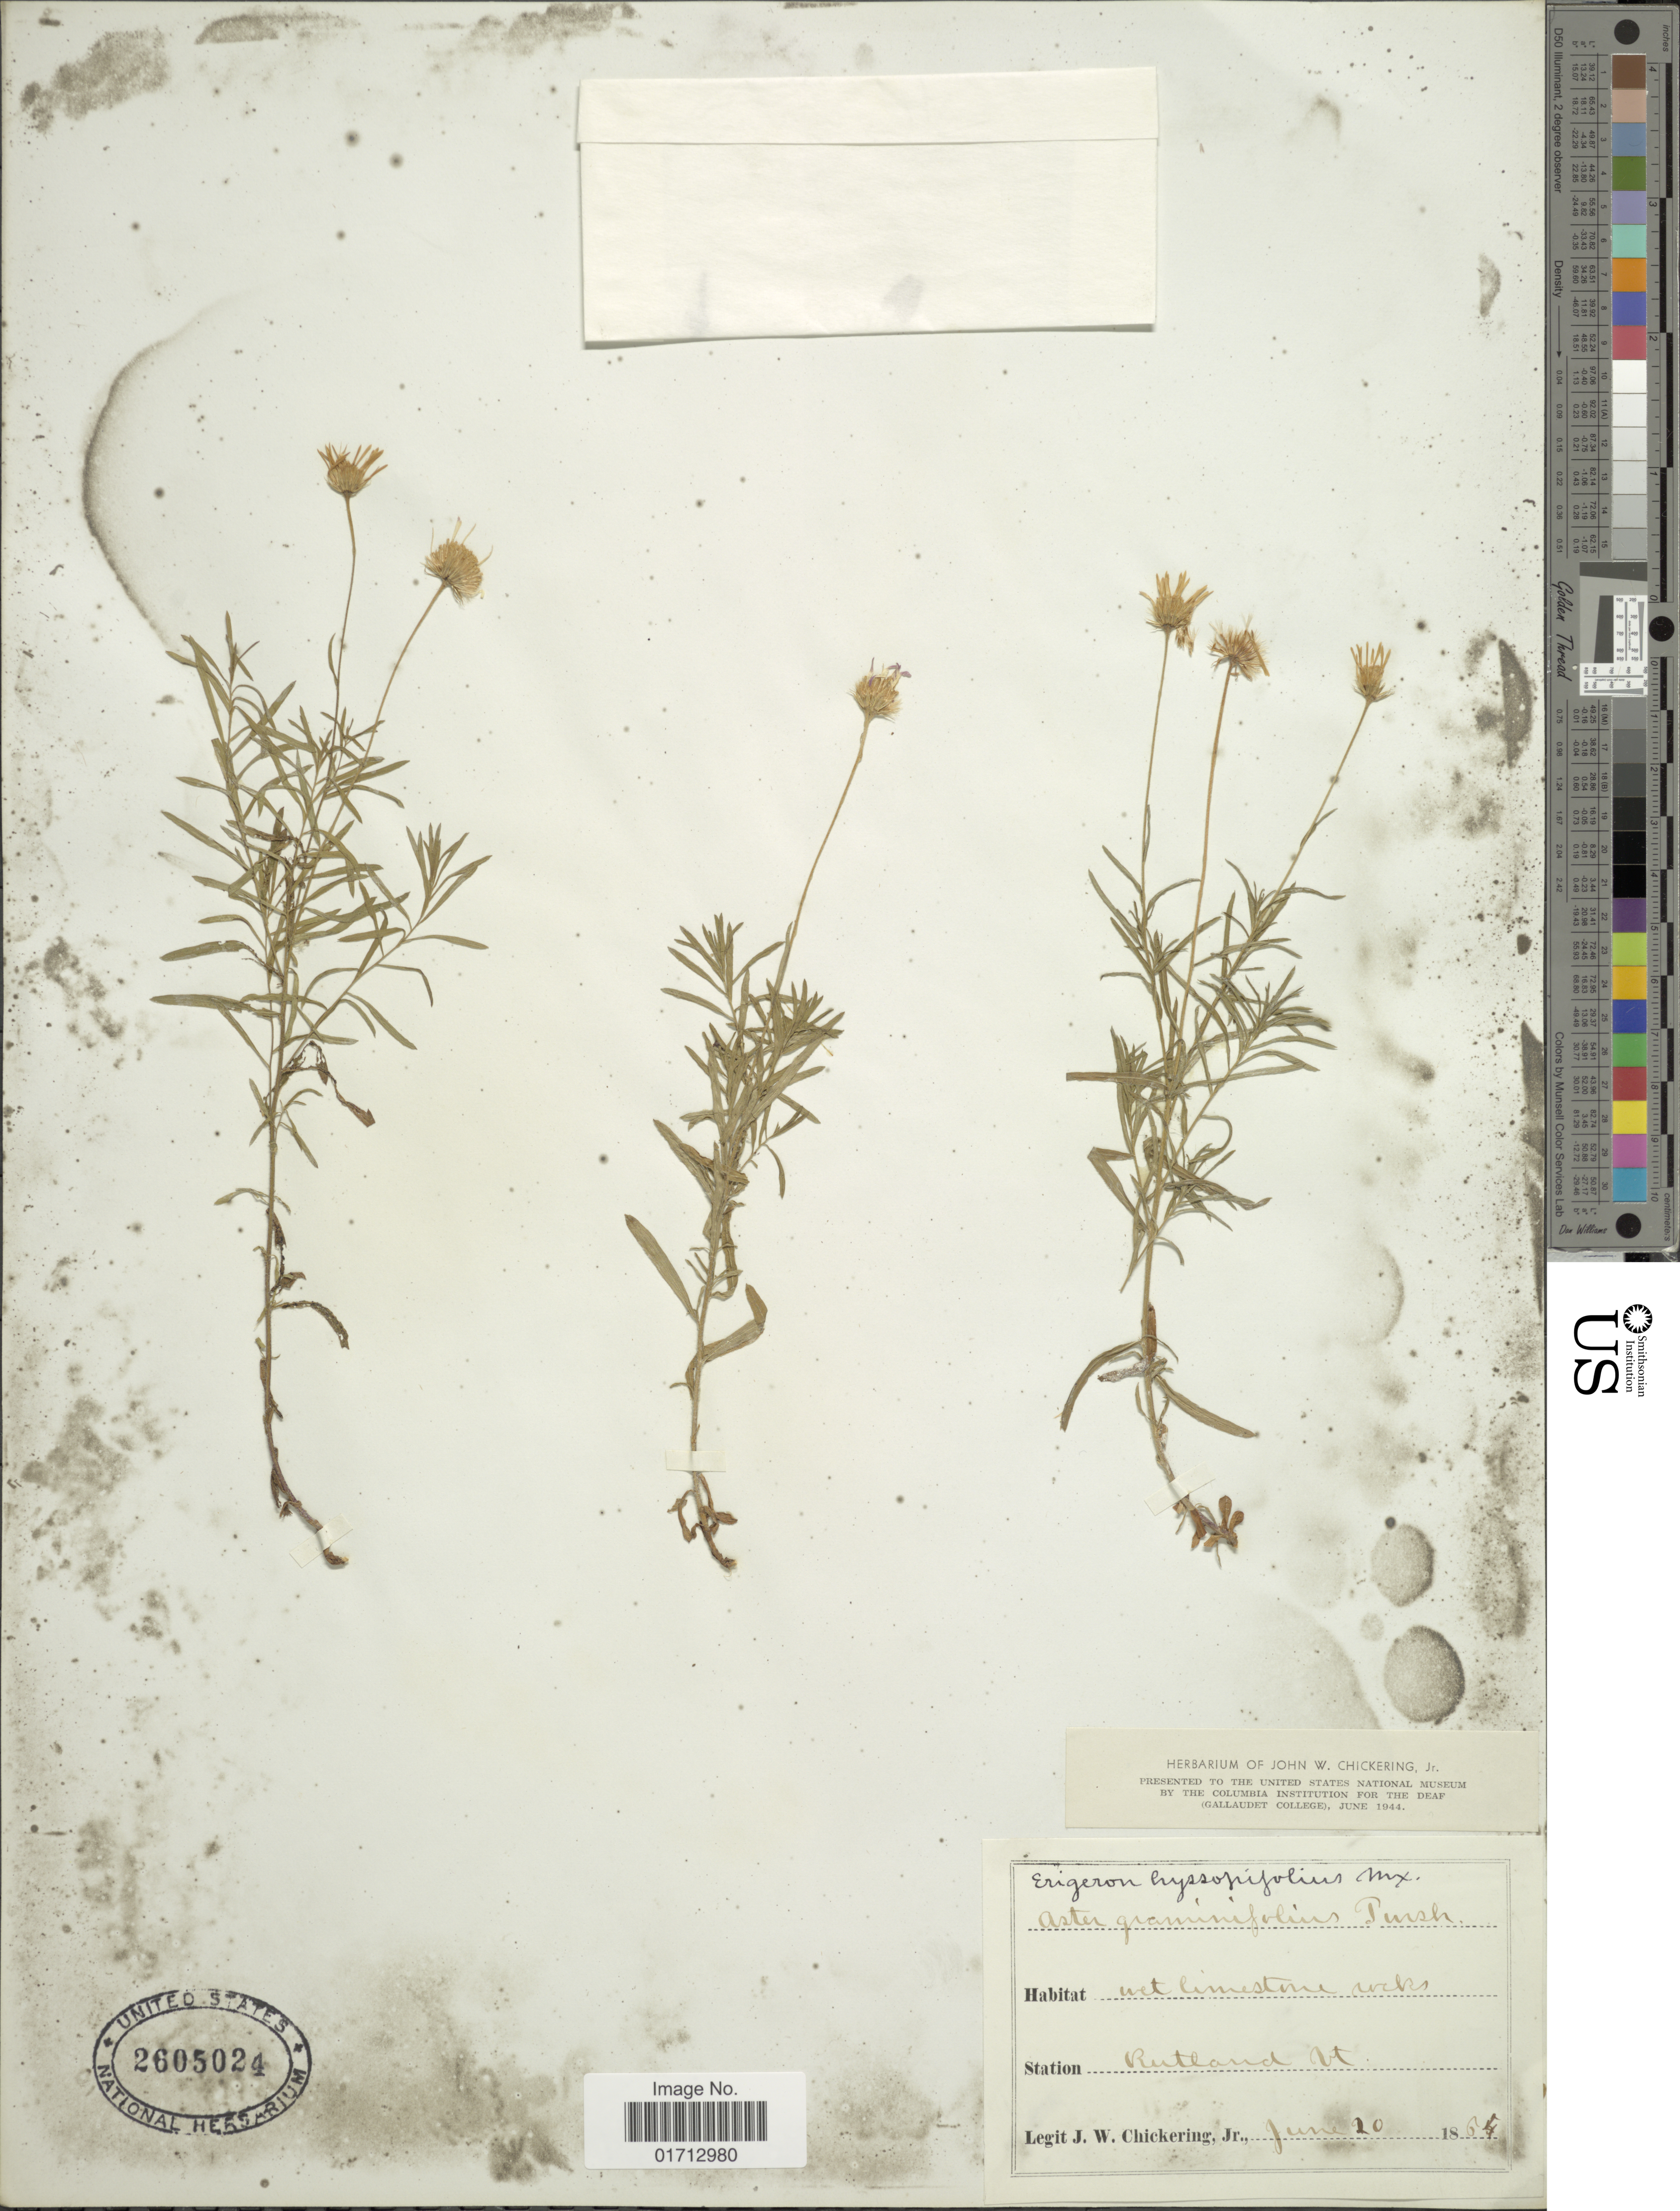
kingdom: Plantae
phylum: Tracheophyta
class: Magnoliopsida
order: Asterales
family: Asteraceae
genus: Erigeron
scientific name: Erigeron hyssopifolius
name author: Michx.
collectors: J. W. Chickering Jr.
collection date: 1854-06-20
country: United States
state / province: Vermont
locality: Rutland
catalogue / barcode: US 2605024